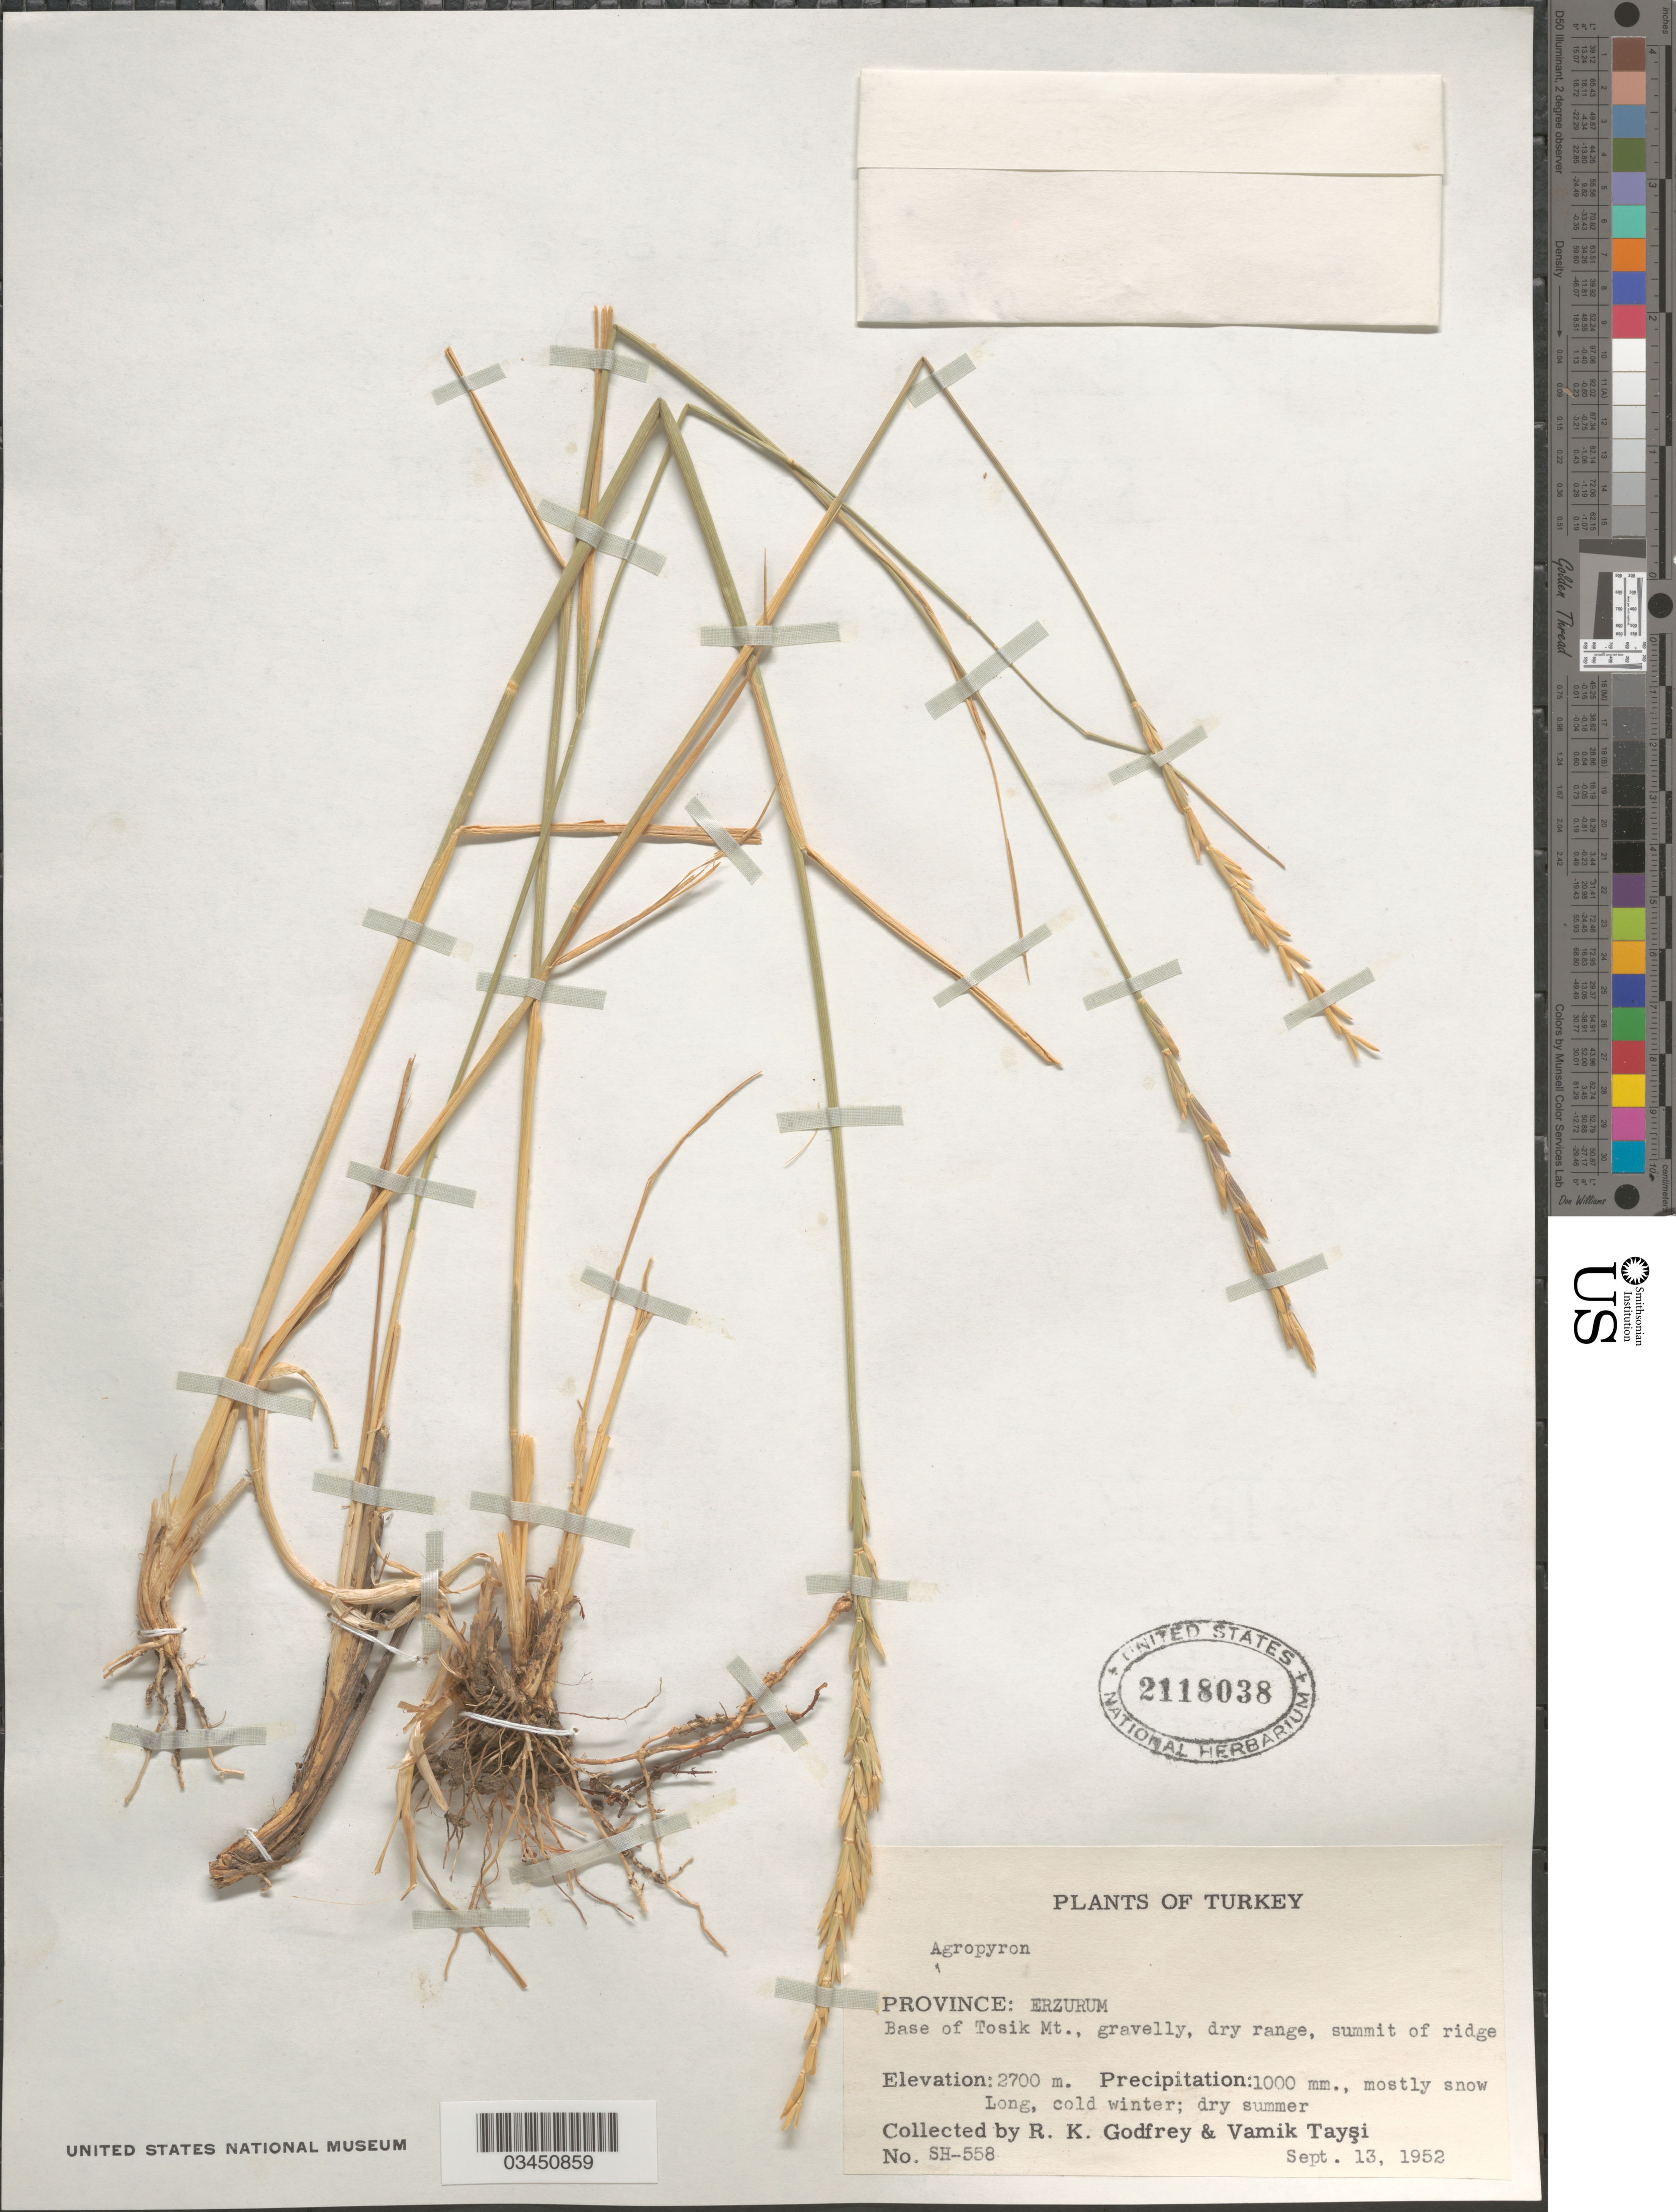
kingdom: Plantae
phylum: Tracheophyta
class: Liliopsida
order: Poales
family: Poaceae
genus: Elymus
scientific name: Elymus sp.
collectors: R. K. Godfrey & V. Taysi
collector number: SH-558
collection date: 1952-09-13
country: Turkey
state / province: Erzurum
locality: Base of Tosik Mt., gravelly, dry range, summit of ridge.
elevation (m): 2700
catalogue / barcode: US 2118038